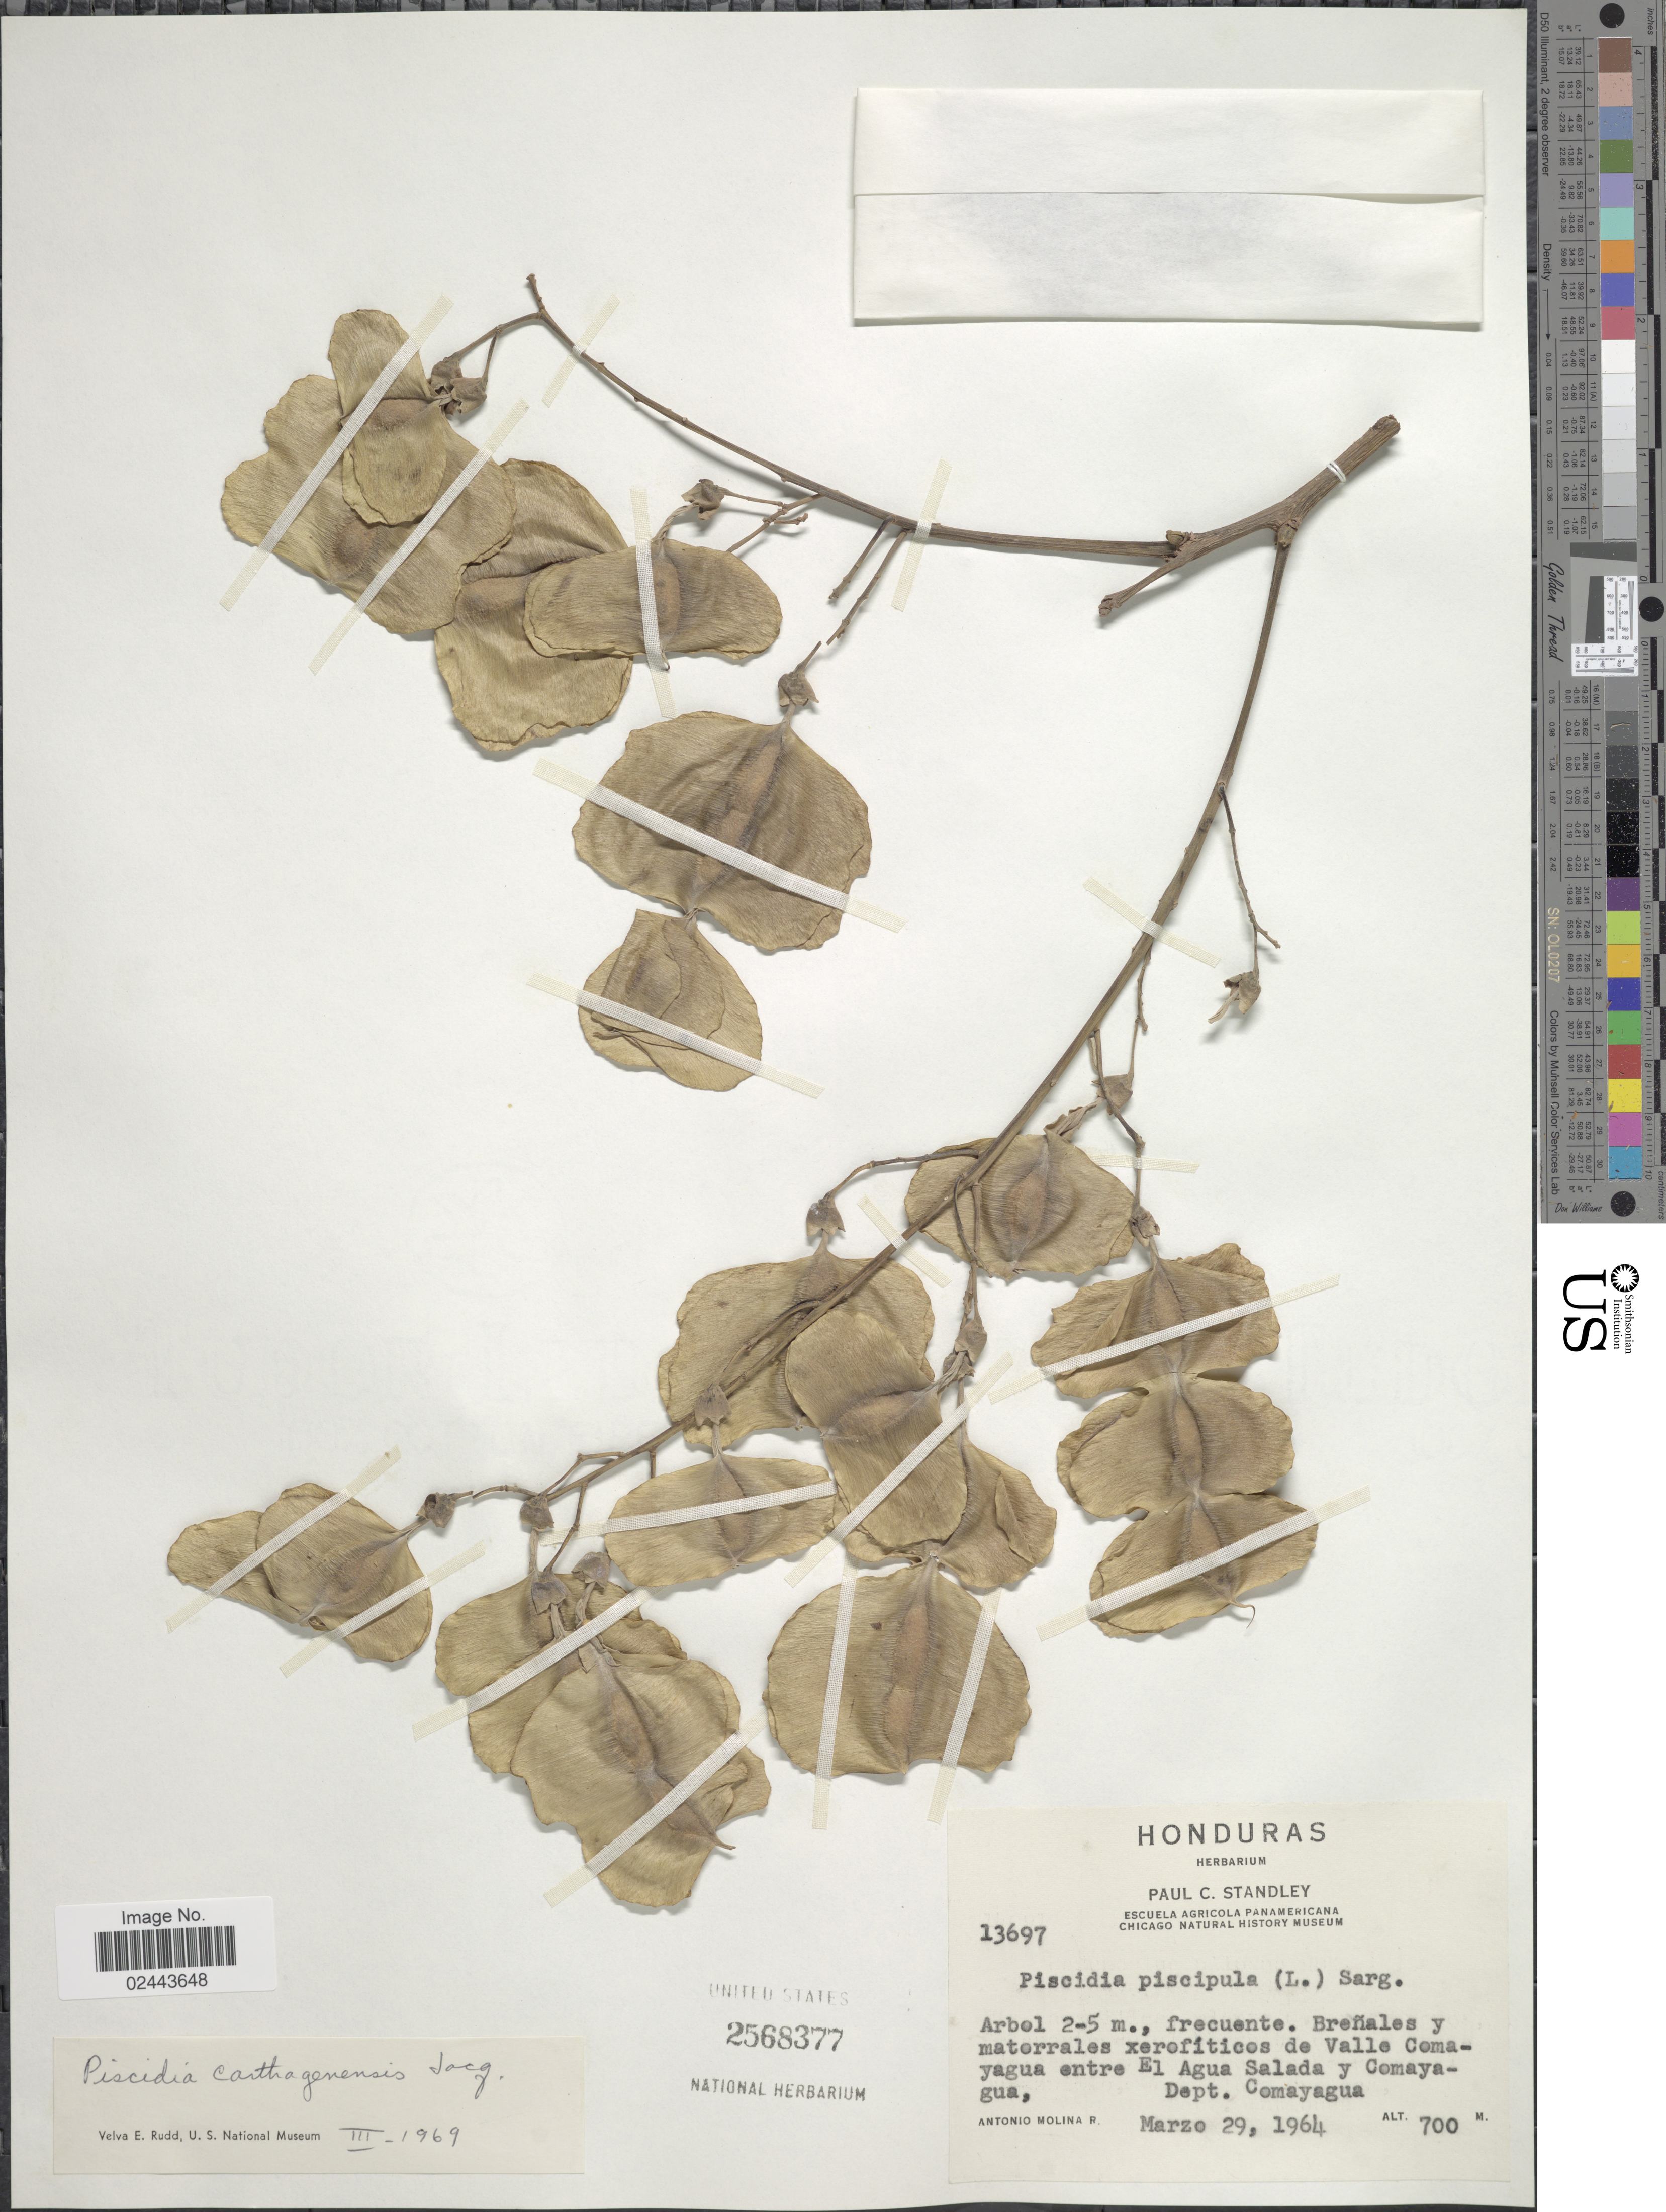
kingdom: Plantae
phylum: Tracheophyta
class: Magnoliopsida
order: Fabales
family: Fabaceae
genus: Piscidia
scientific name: Piscidia carthagenensis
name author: Jacq.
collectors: A. Molina R.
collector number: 13697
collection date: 1964-03-29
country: Honduras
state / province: Comayagua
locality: De Valle Comayagua entre El Agua Salada y Comayagua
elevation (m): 700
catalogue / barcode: US 2568377